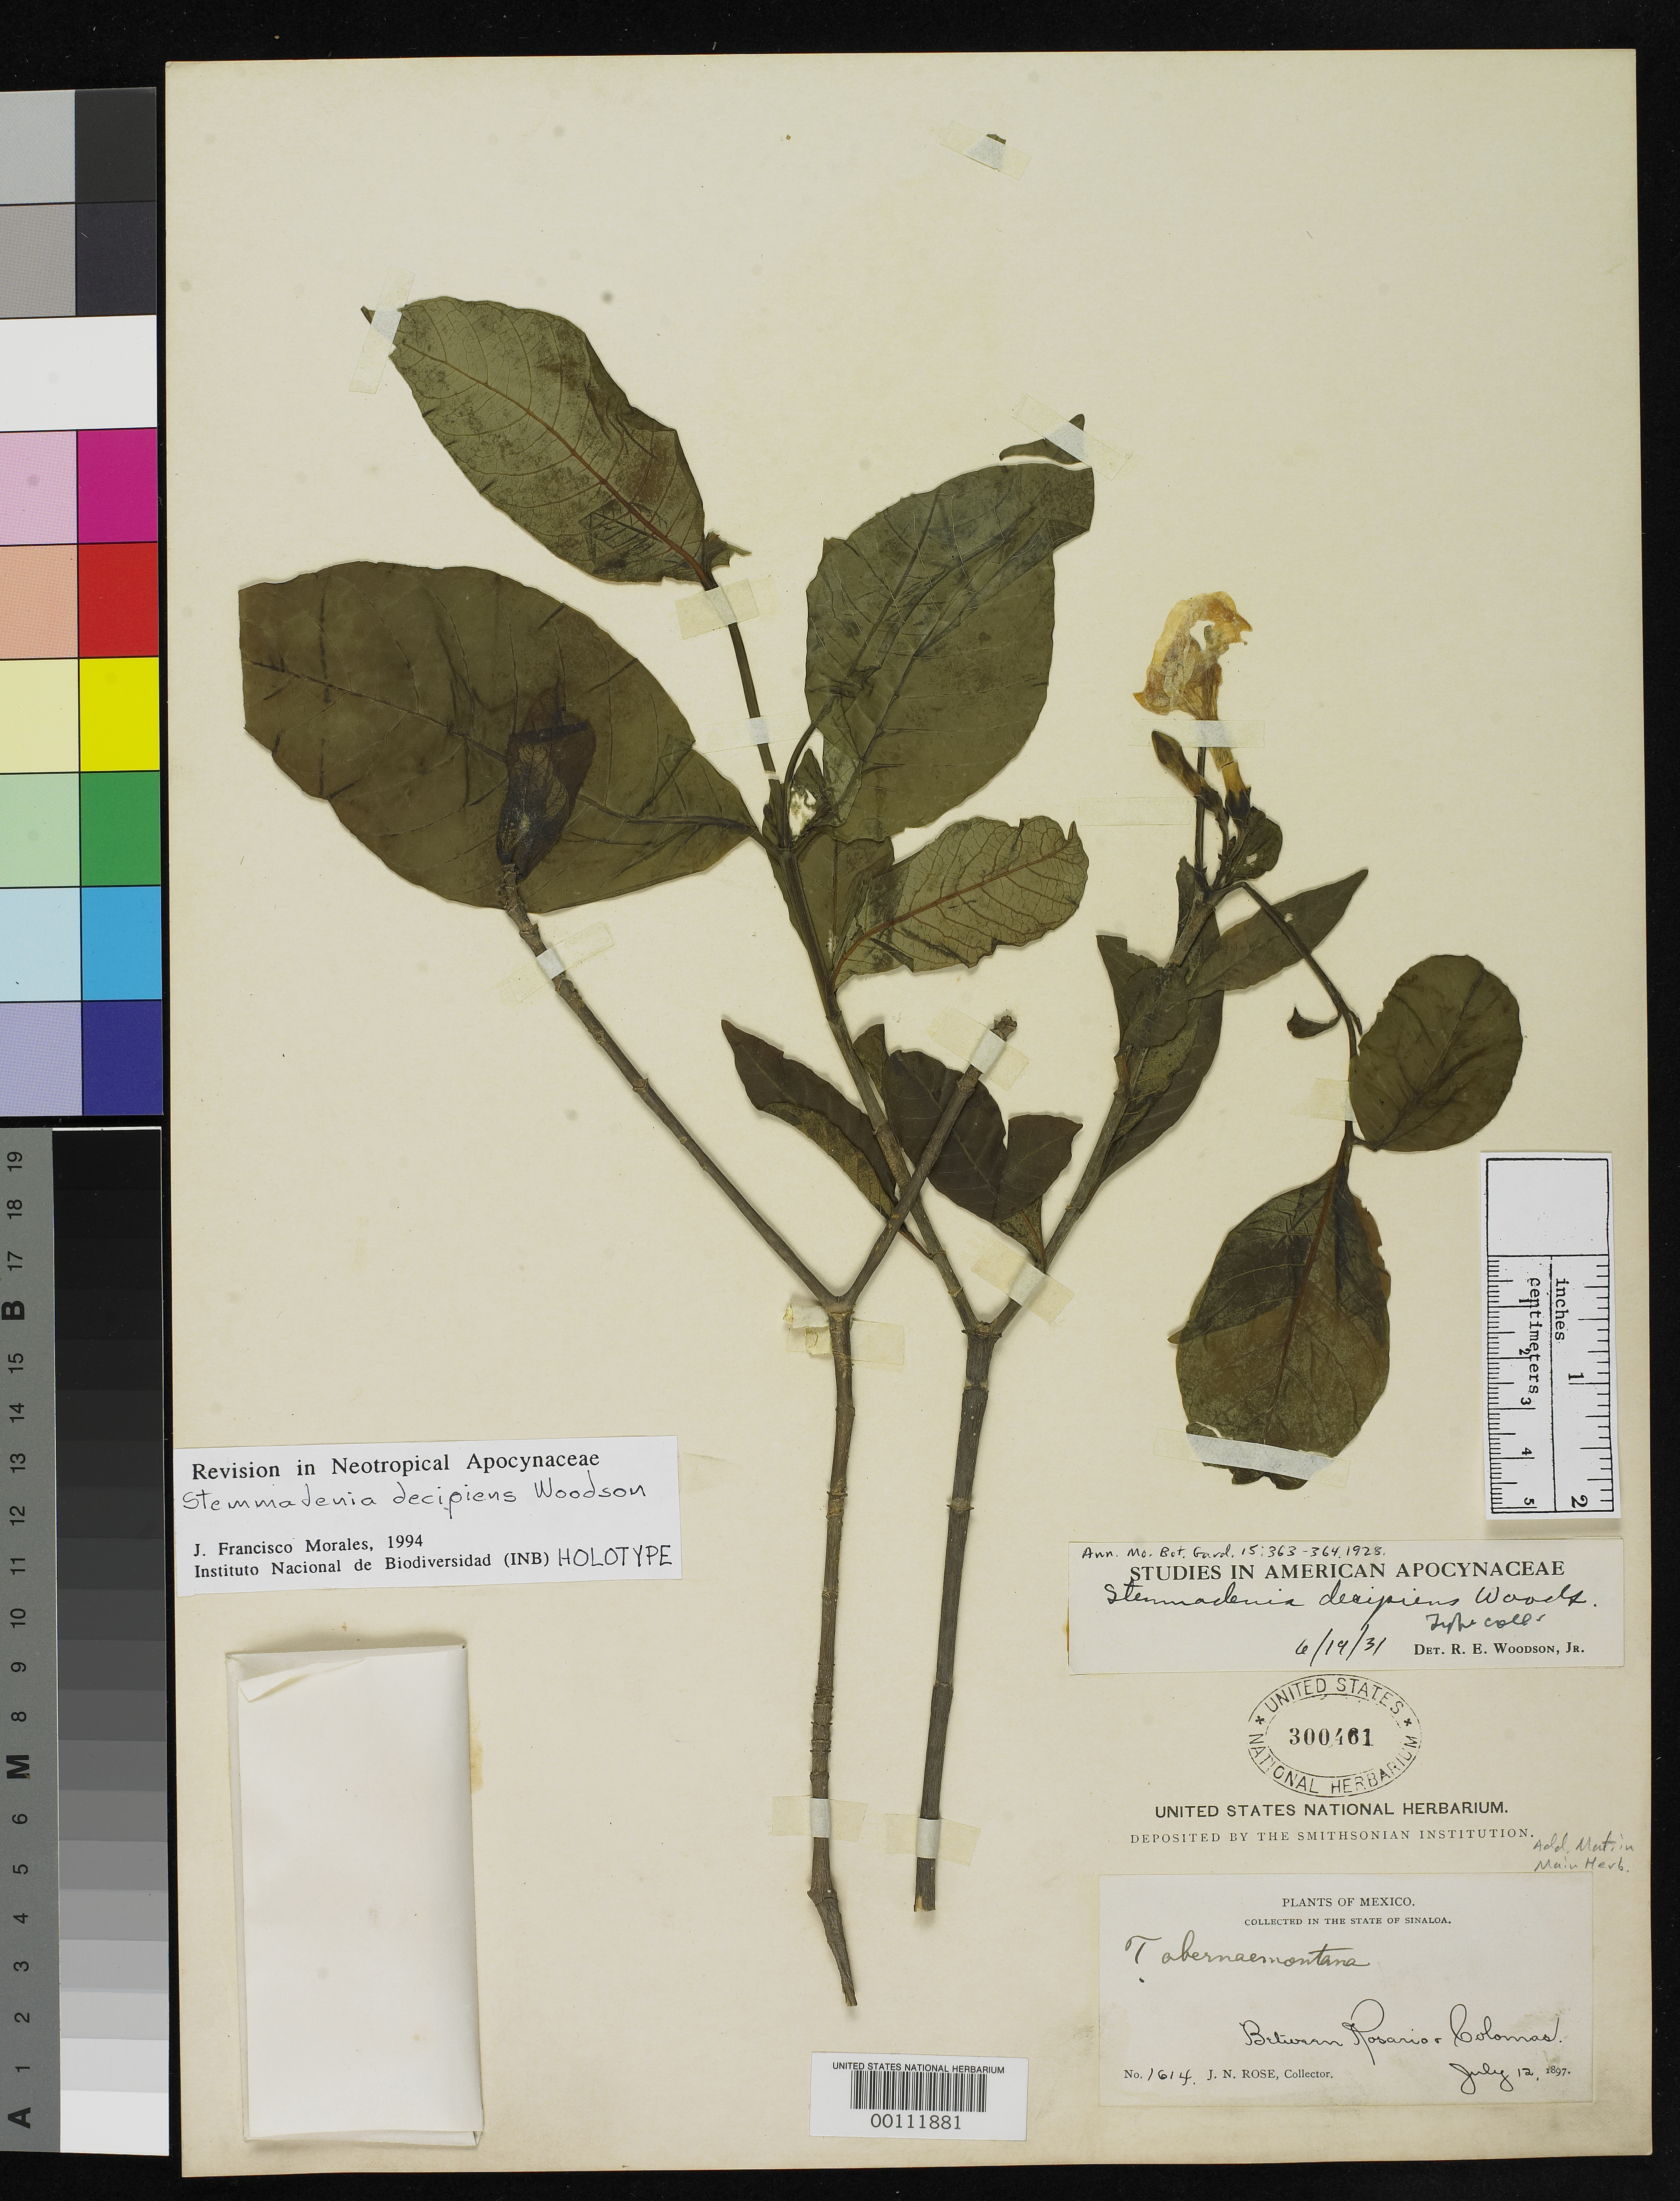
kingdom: Plantae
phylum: Tracheophyta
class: Magnoliopsida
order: Gentianales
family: Apocynaceae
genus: Stemmadenia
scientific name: Stemmadenia decipiens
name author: Woodson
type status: Holotype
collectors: J. N. Rose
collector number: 1614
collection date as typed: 12 Jul 1897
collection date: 1897-07-12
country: Mexico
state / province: Sinaloa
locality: Between Rosario and Colomas.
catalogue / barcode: US 300461